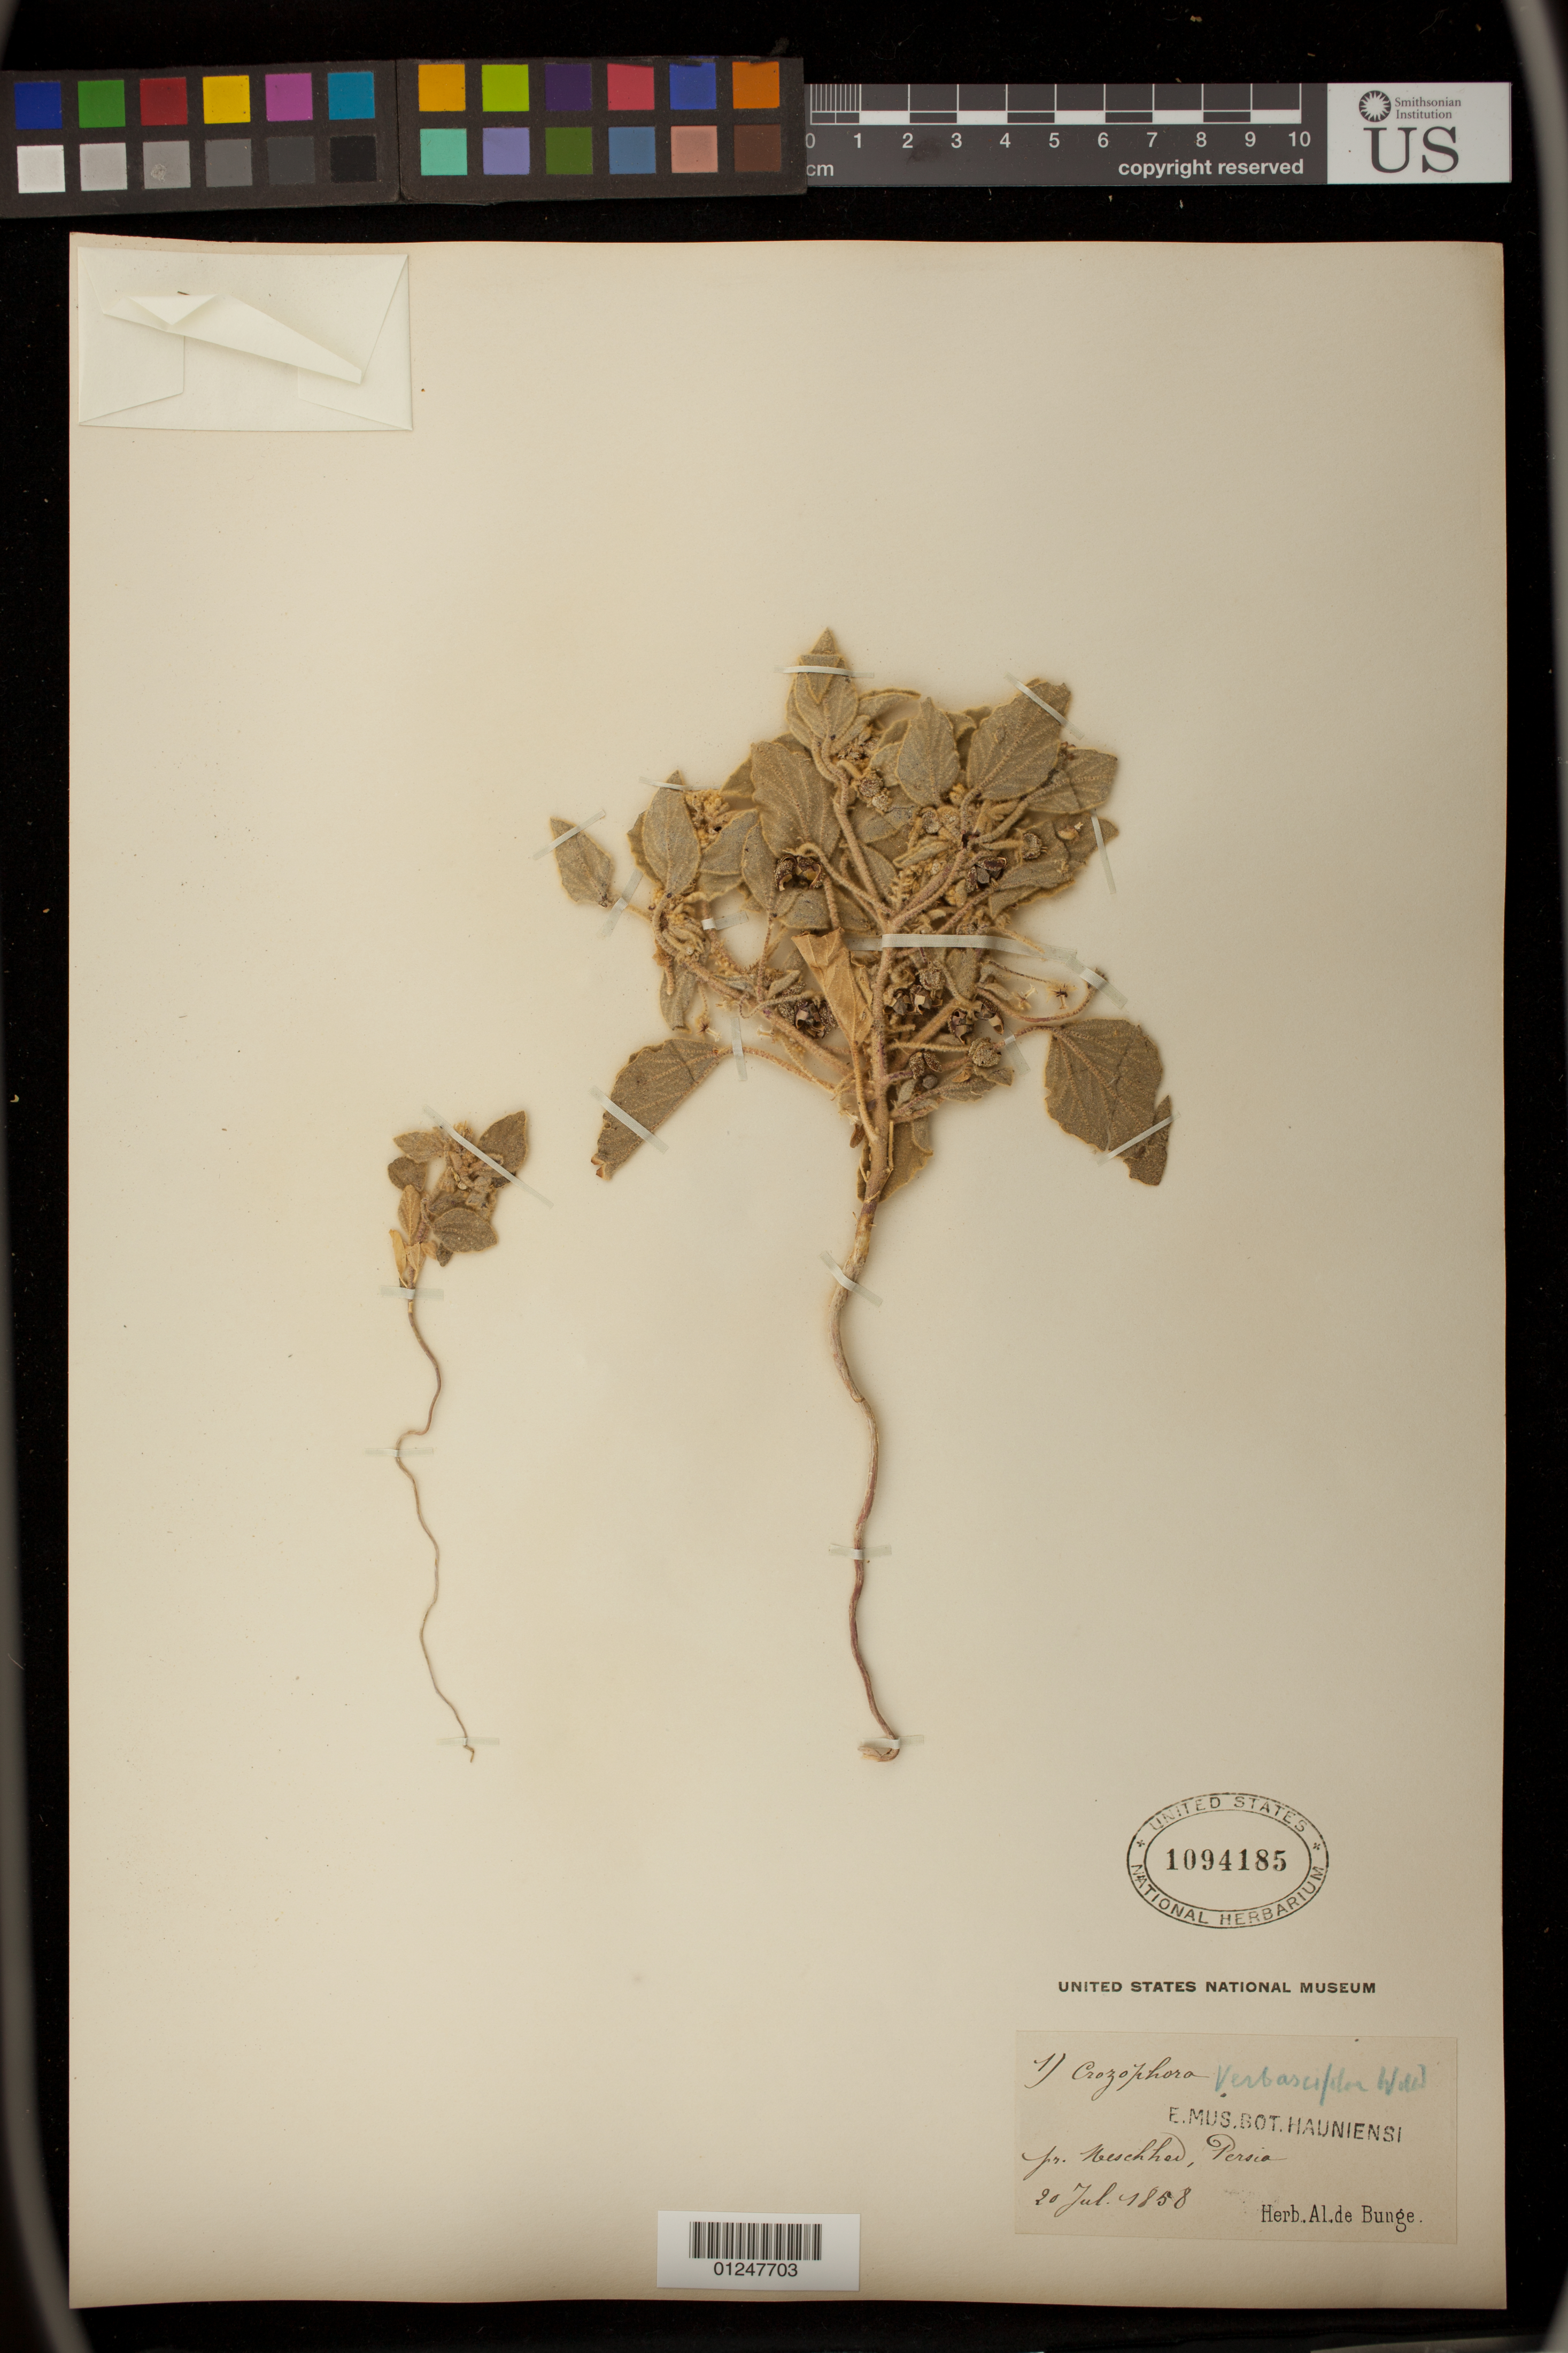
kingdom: Plantae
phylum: Tracheophyta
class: Magnoliopsida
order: Malpighiales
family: Euphorbiaceae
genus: Chrozophora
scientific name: Chrozophora verbascifolia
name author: (Willd.) A. Juss. ex Spreng.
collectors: A. De Bunge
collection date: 1858-07-20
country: Iran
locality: Neschhed [sp.?]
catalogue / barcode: US 1094185